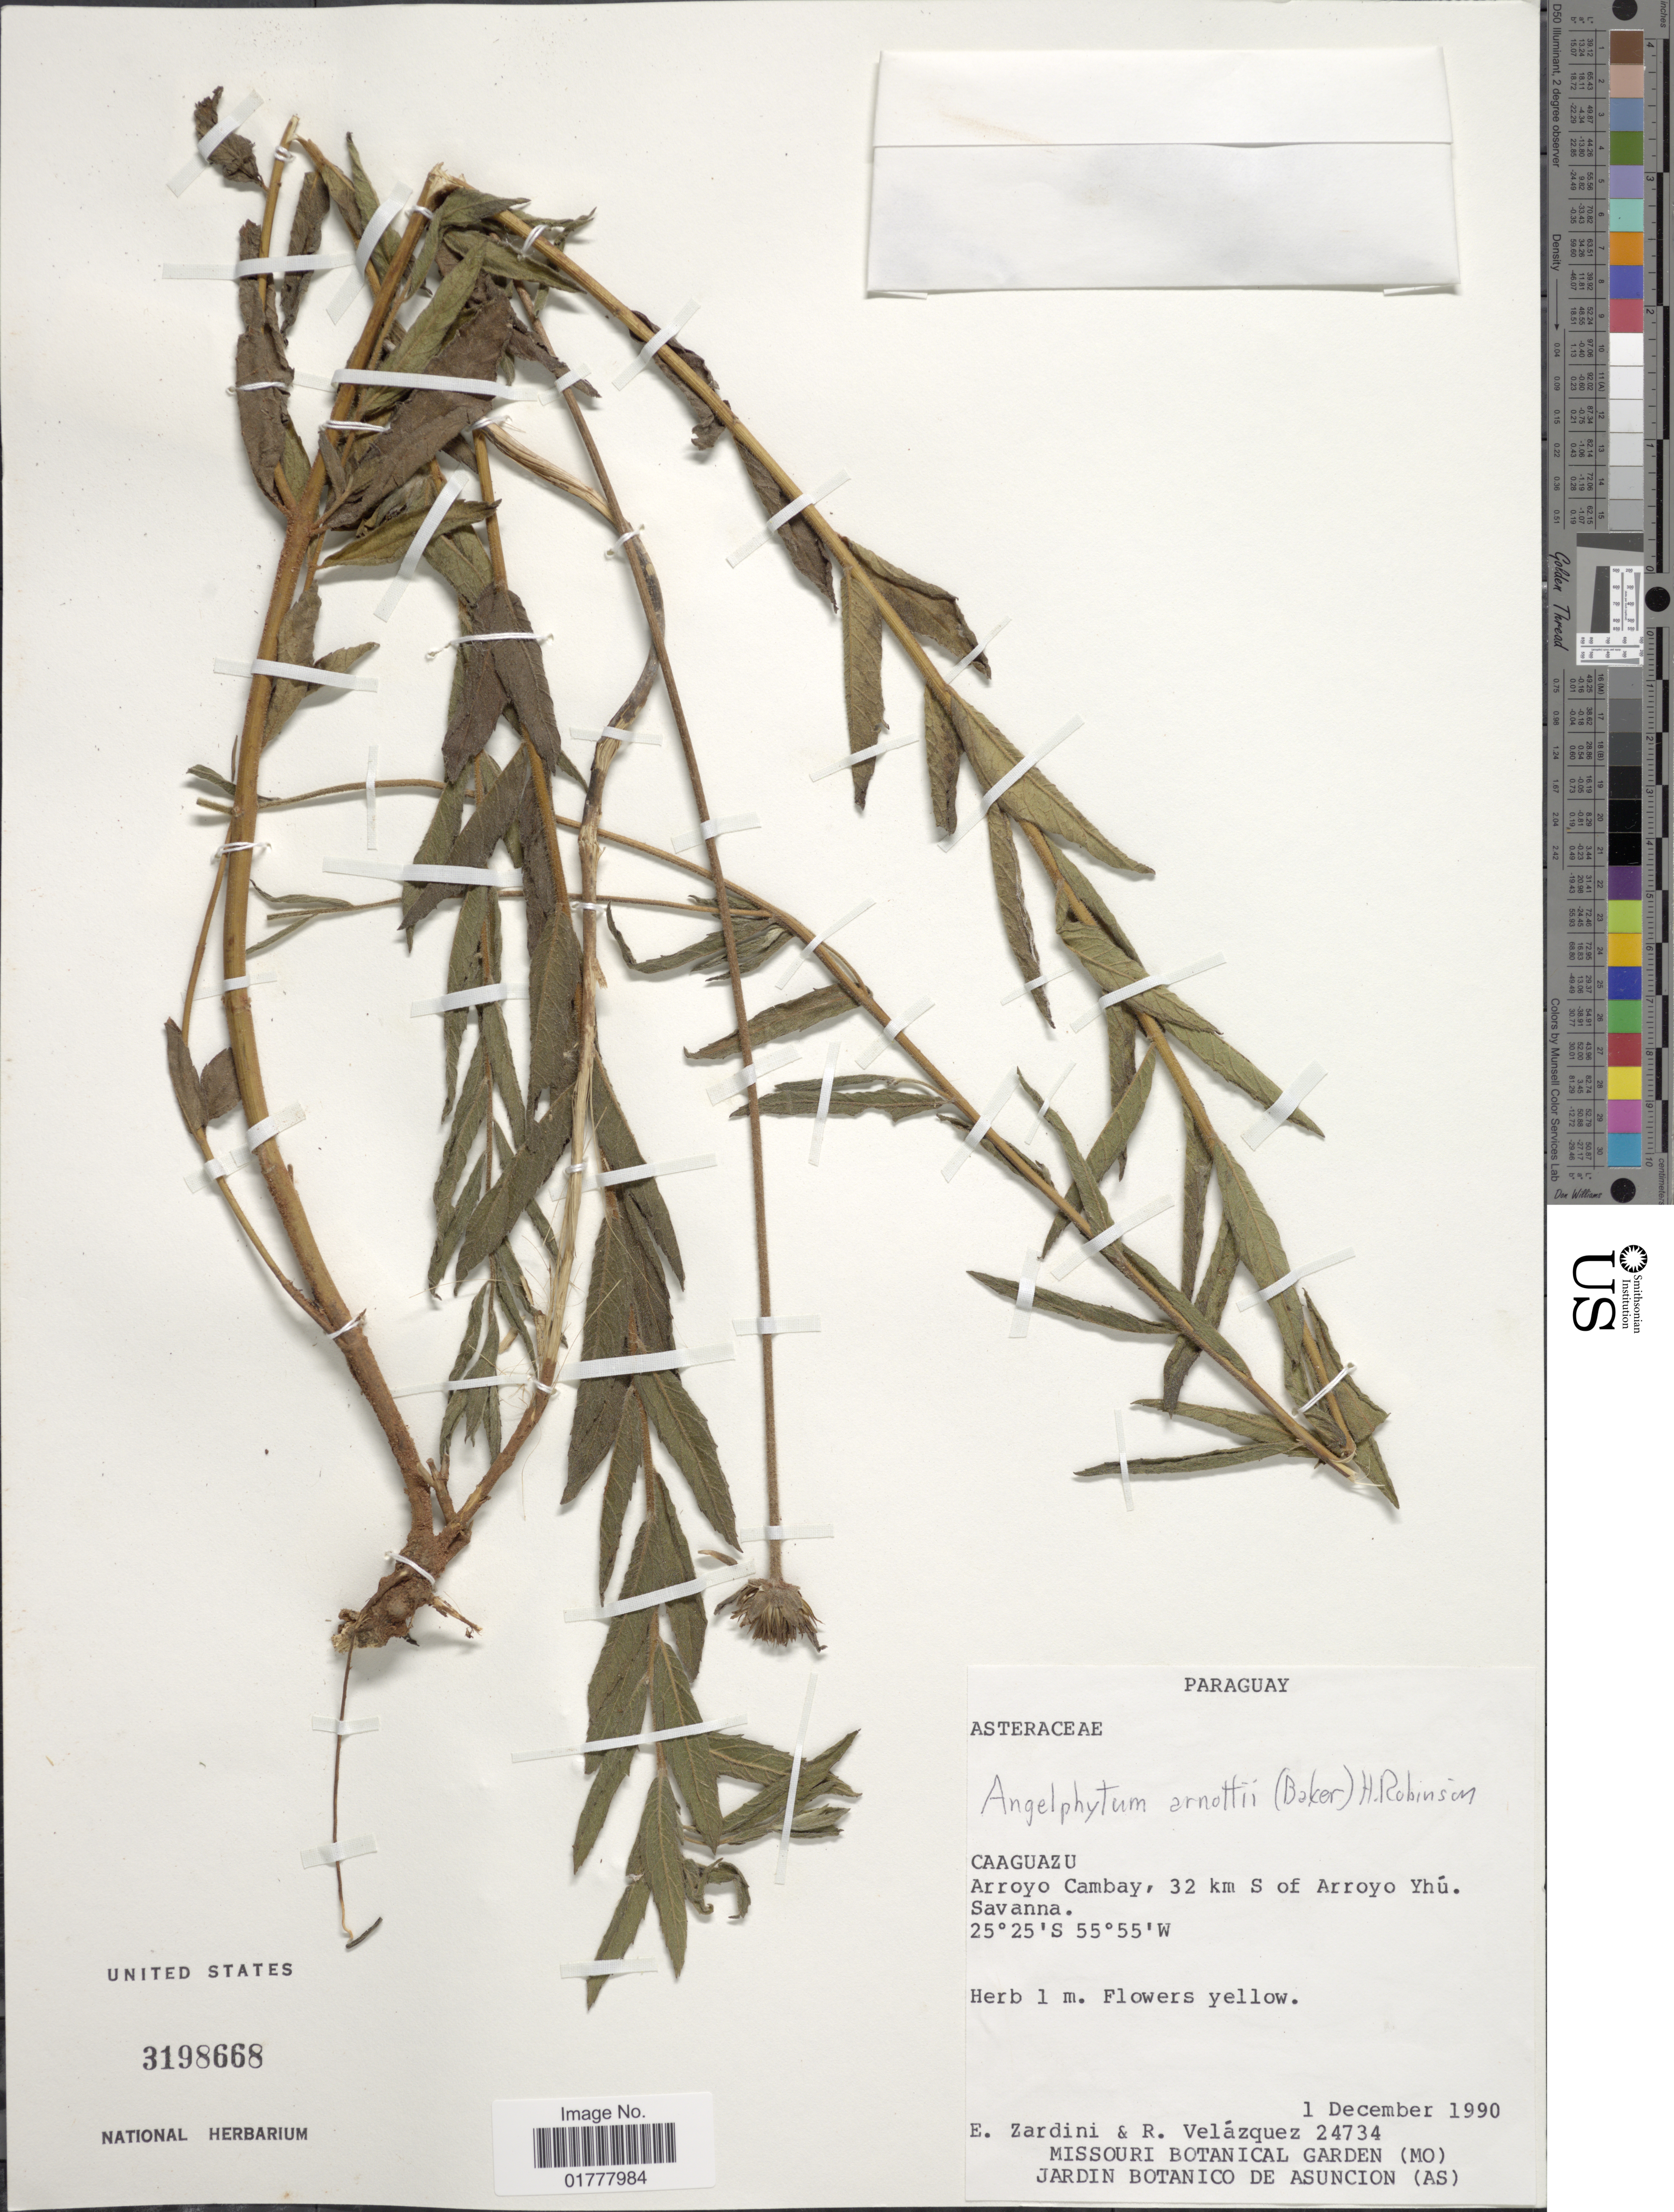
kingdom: Plantae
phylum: Tracheophyta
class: Magnoliopsida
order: Asterales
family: Asteraceae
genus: Angelphytum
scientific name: Angelphytum arnottii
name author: (Baker) H. Rob.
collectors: E. M. Zardini & M. Velazquez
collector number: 24734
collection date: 1990-12-01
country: Paraguay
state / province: Caaguazu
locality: Caaguazu, Arroyo Cambay, 32 km S of Arroyo Yhu, savanna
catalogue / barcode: US 3198668